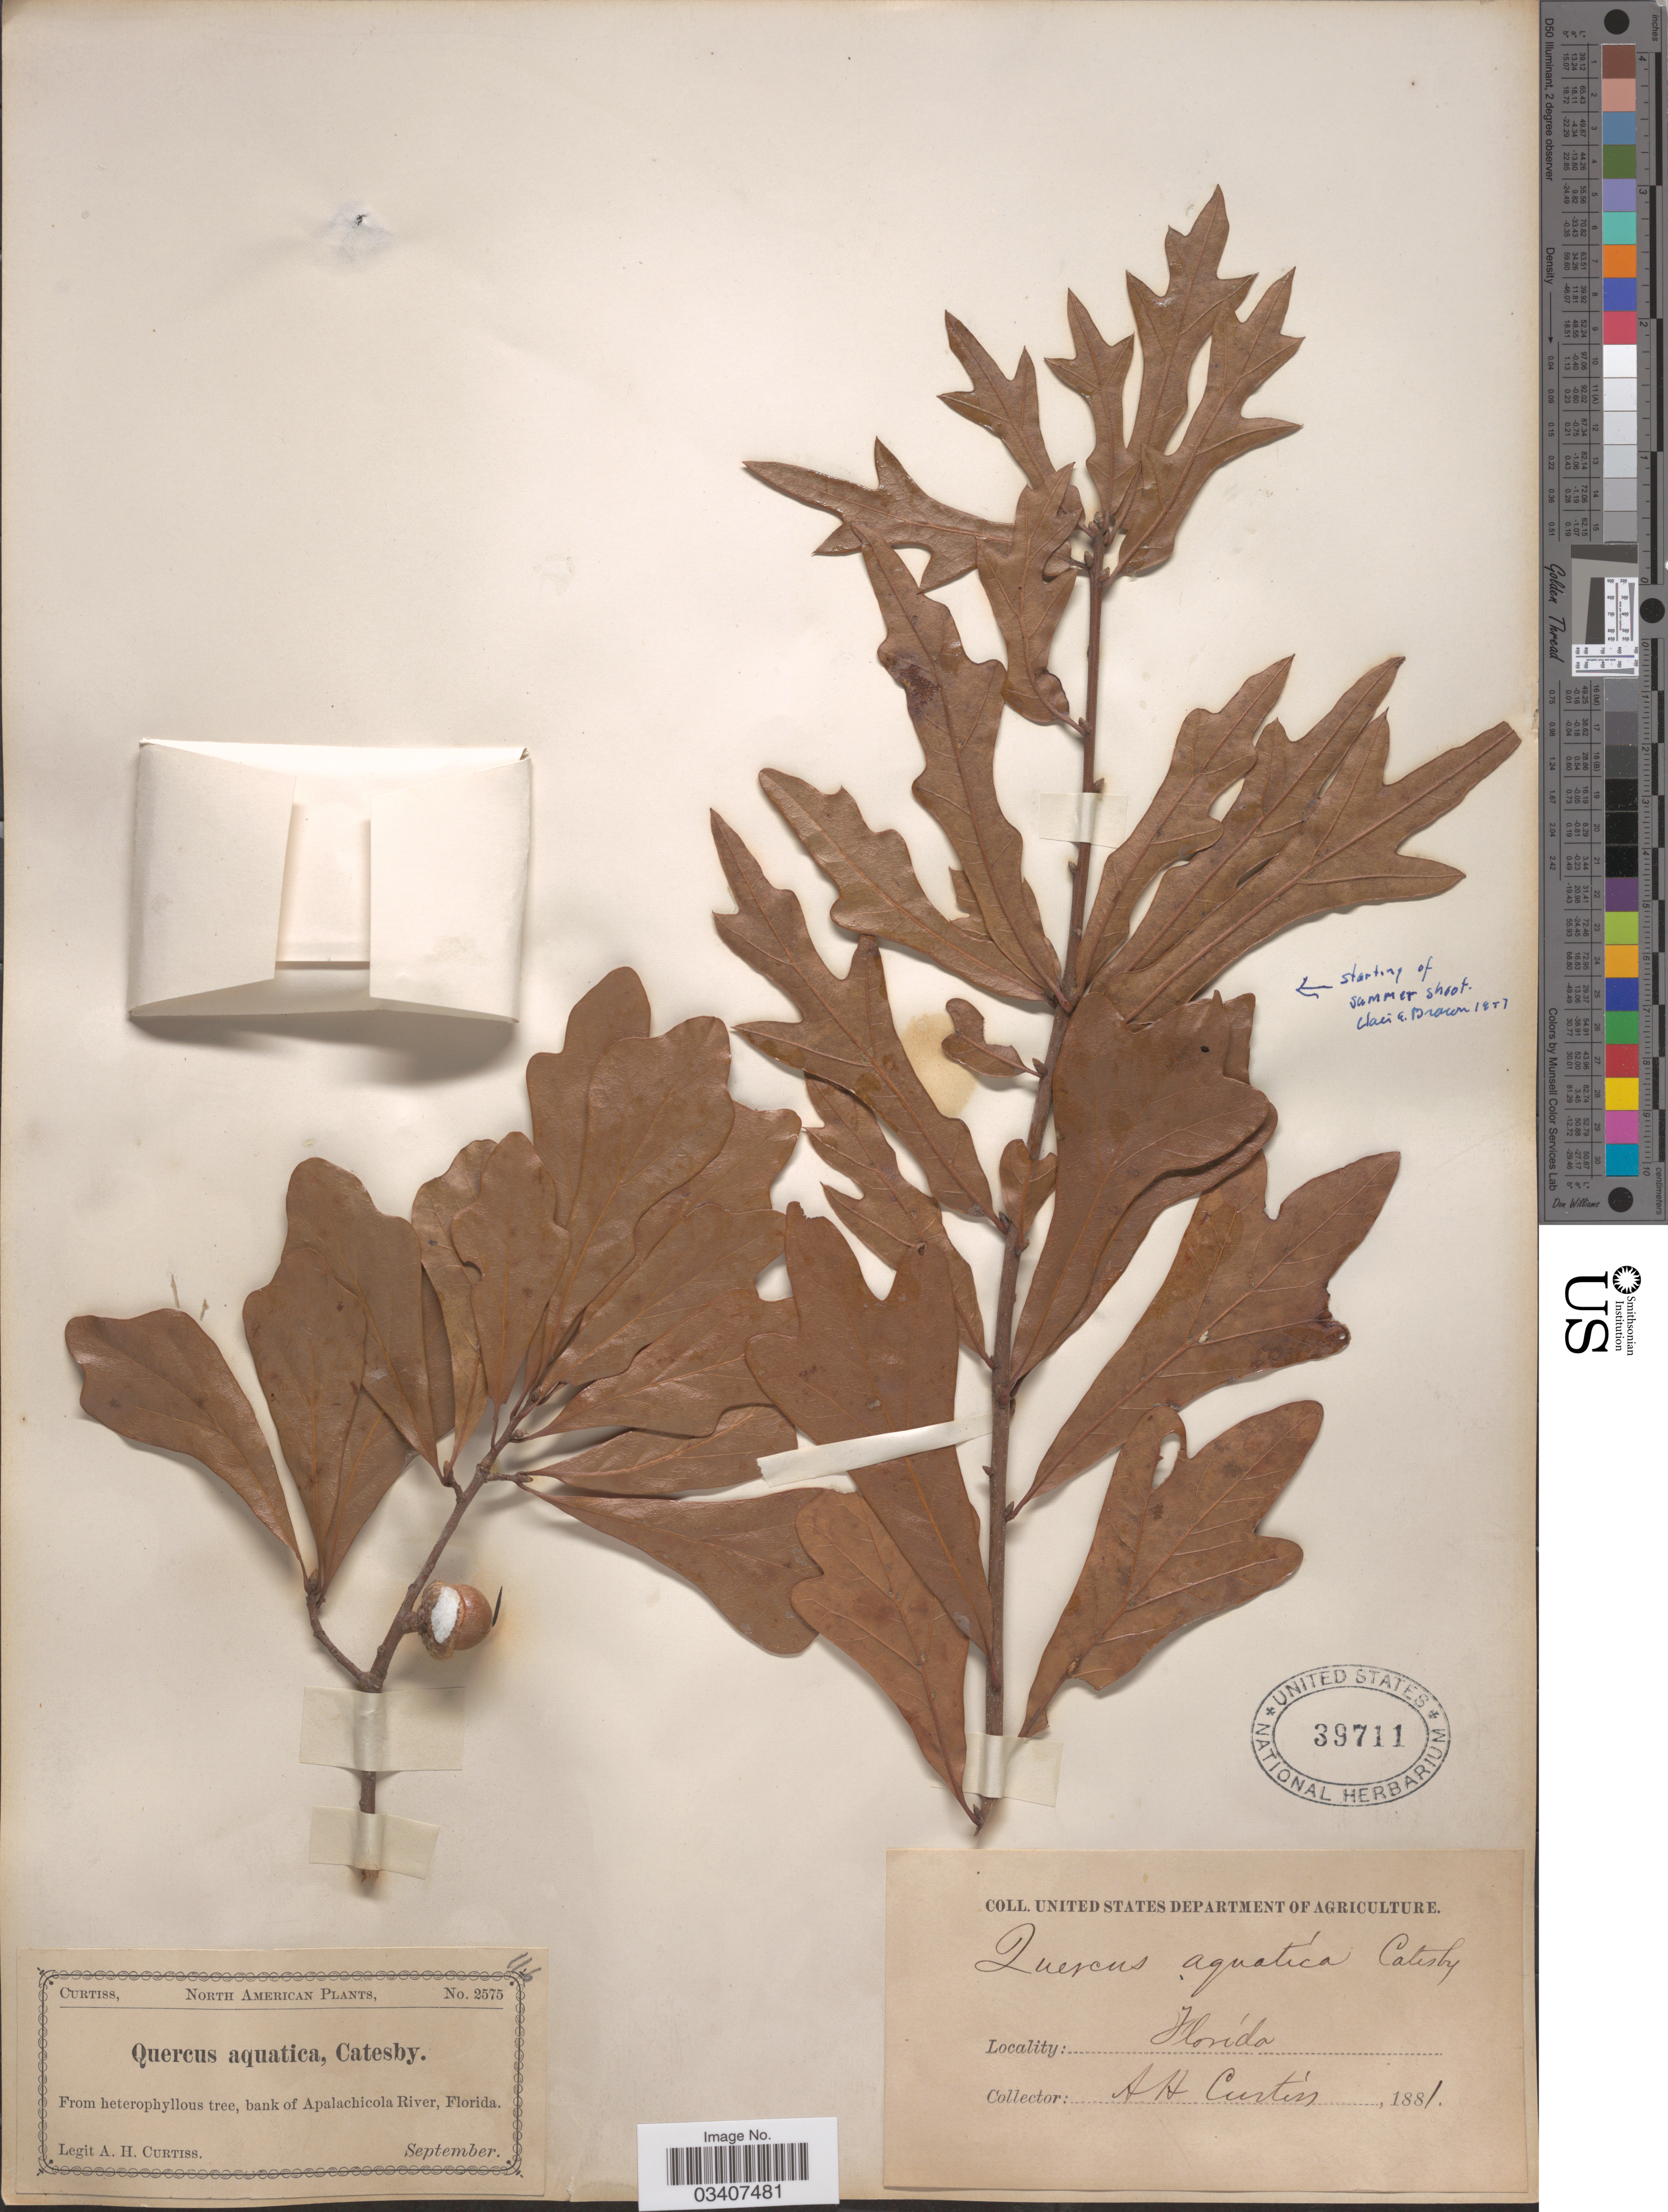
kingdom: Plantae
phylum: Tracheophyta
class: Magnoliopsida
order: Fagales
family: Fagaceae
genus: Quercus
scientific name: Quercus nigra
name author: L.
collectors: A. H. Curtiss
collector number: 2575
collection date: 1881-09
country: United States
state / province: Florida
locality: Bank of Apalachicola River.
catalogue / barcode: US 39711